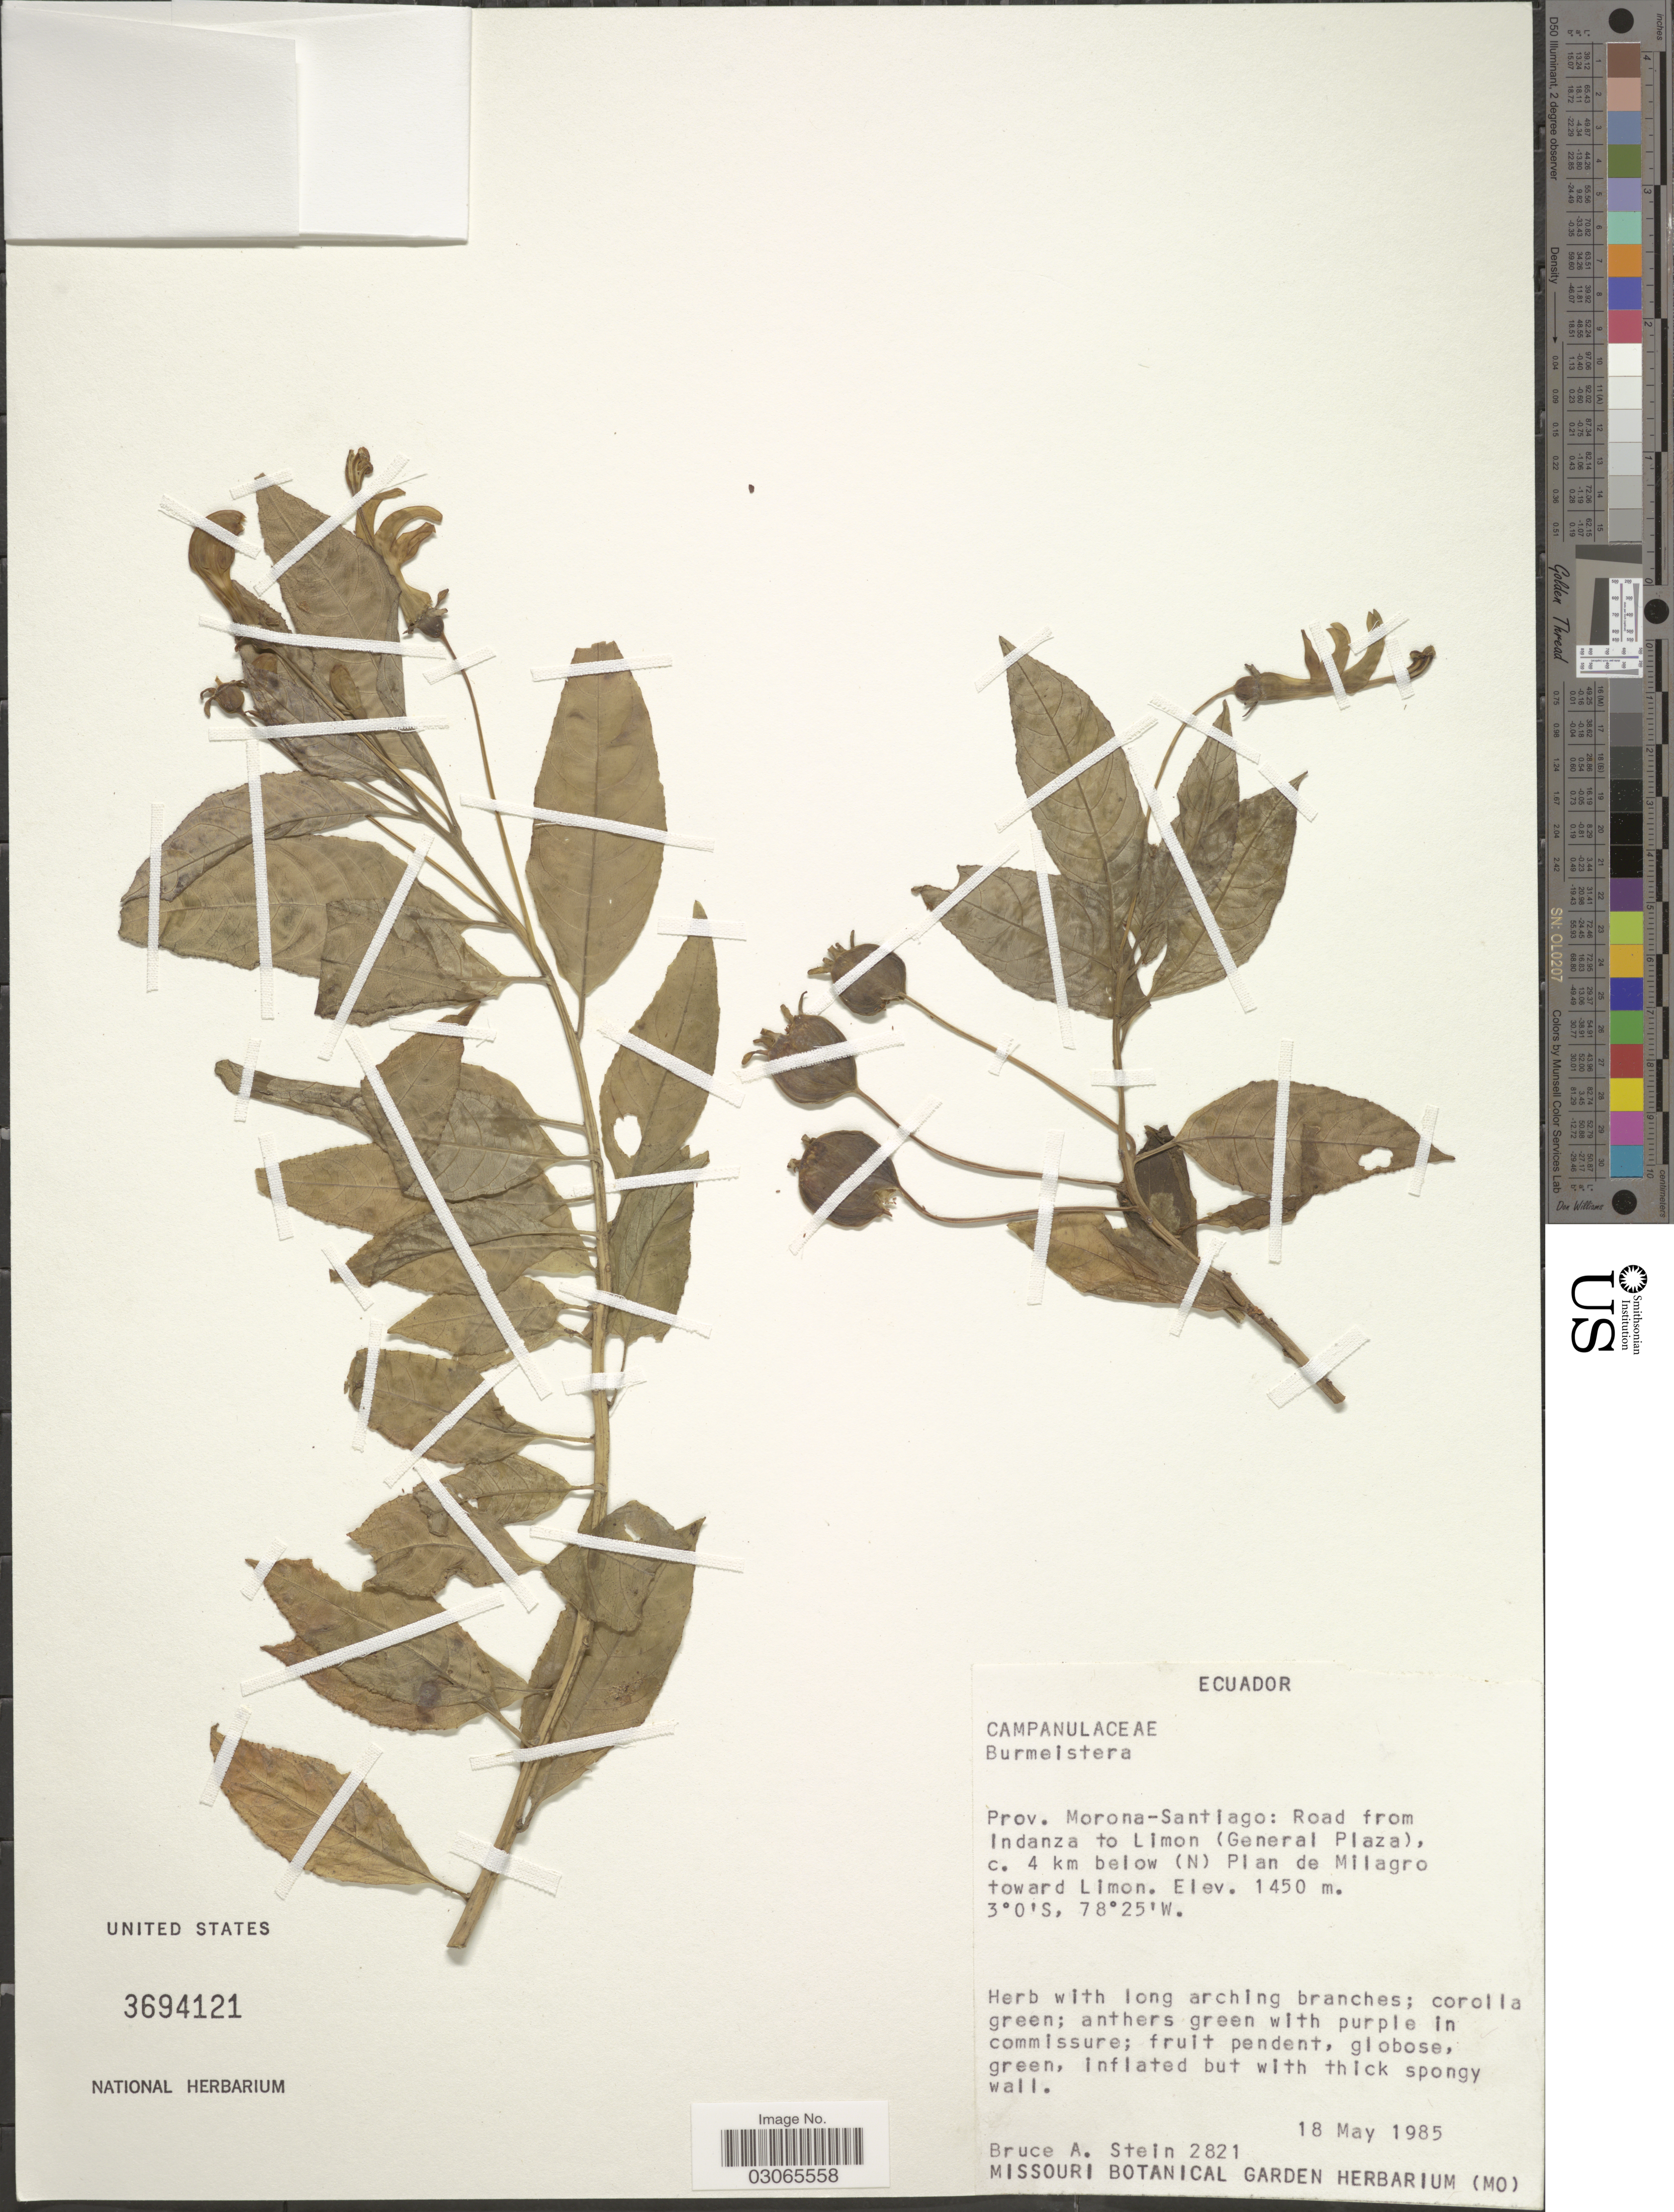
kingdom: Plantae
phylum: Tracheophyta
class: Magnoliopsida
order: Asterales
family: Campanulaceae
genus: Burmeistera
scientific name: Burmeistera sp.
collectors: B. A. Stein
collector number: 2821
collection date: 1985-05-18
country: Ecuador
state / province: Morona-Santiago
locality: Road from Indanza to Limon (General Plaza), c. 4 km below (N) Plan de Milagro toward Limon.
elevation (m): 1450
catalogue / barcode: US 3694121